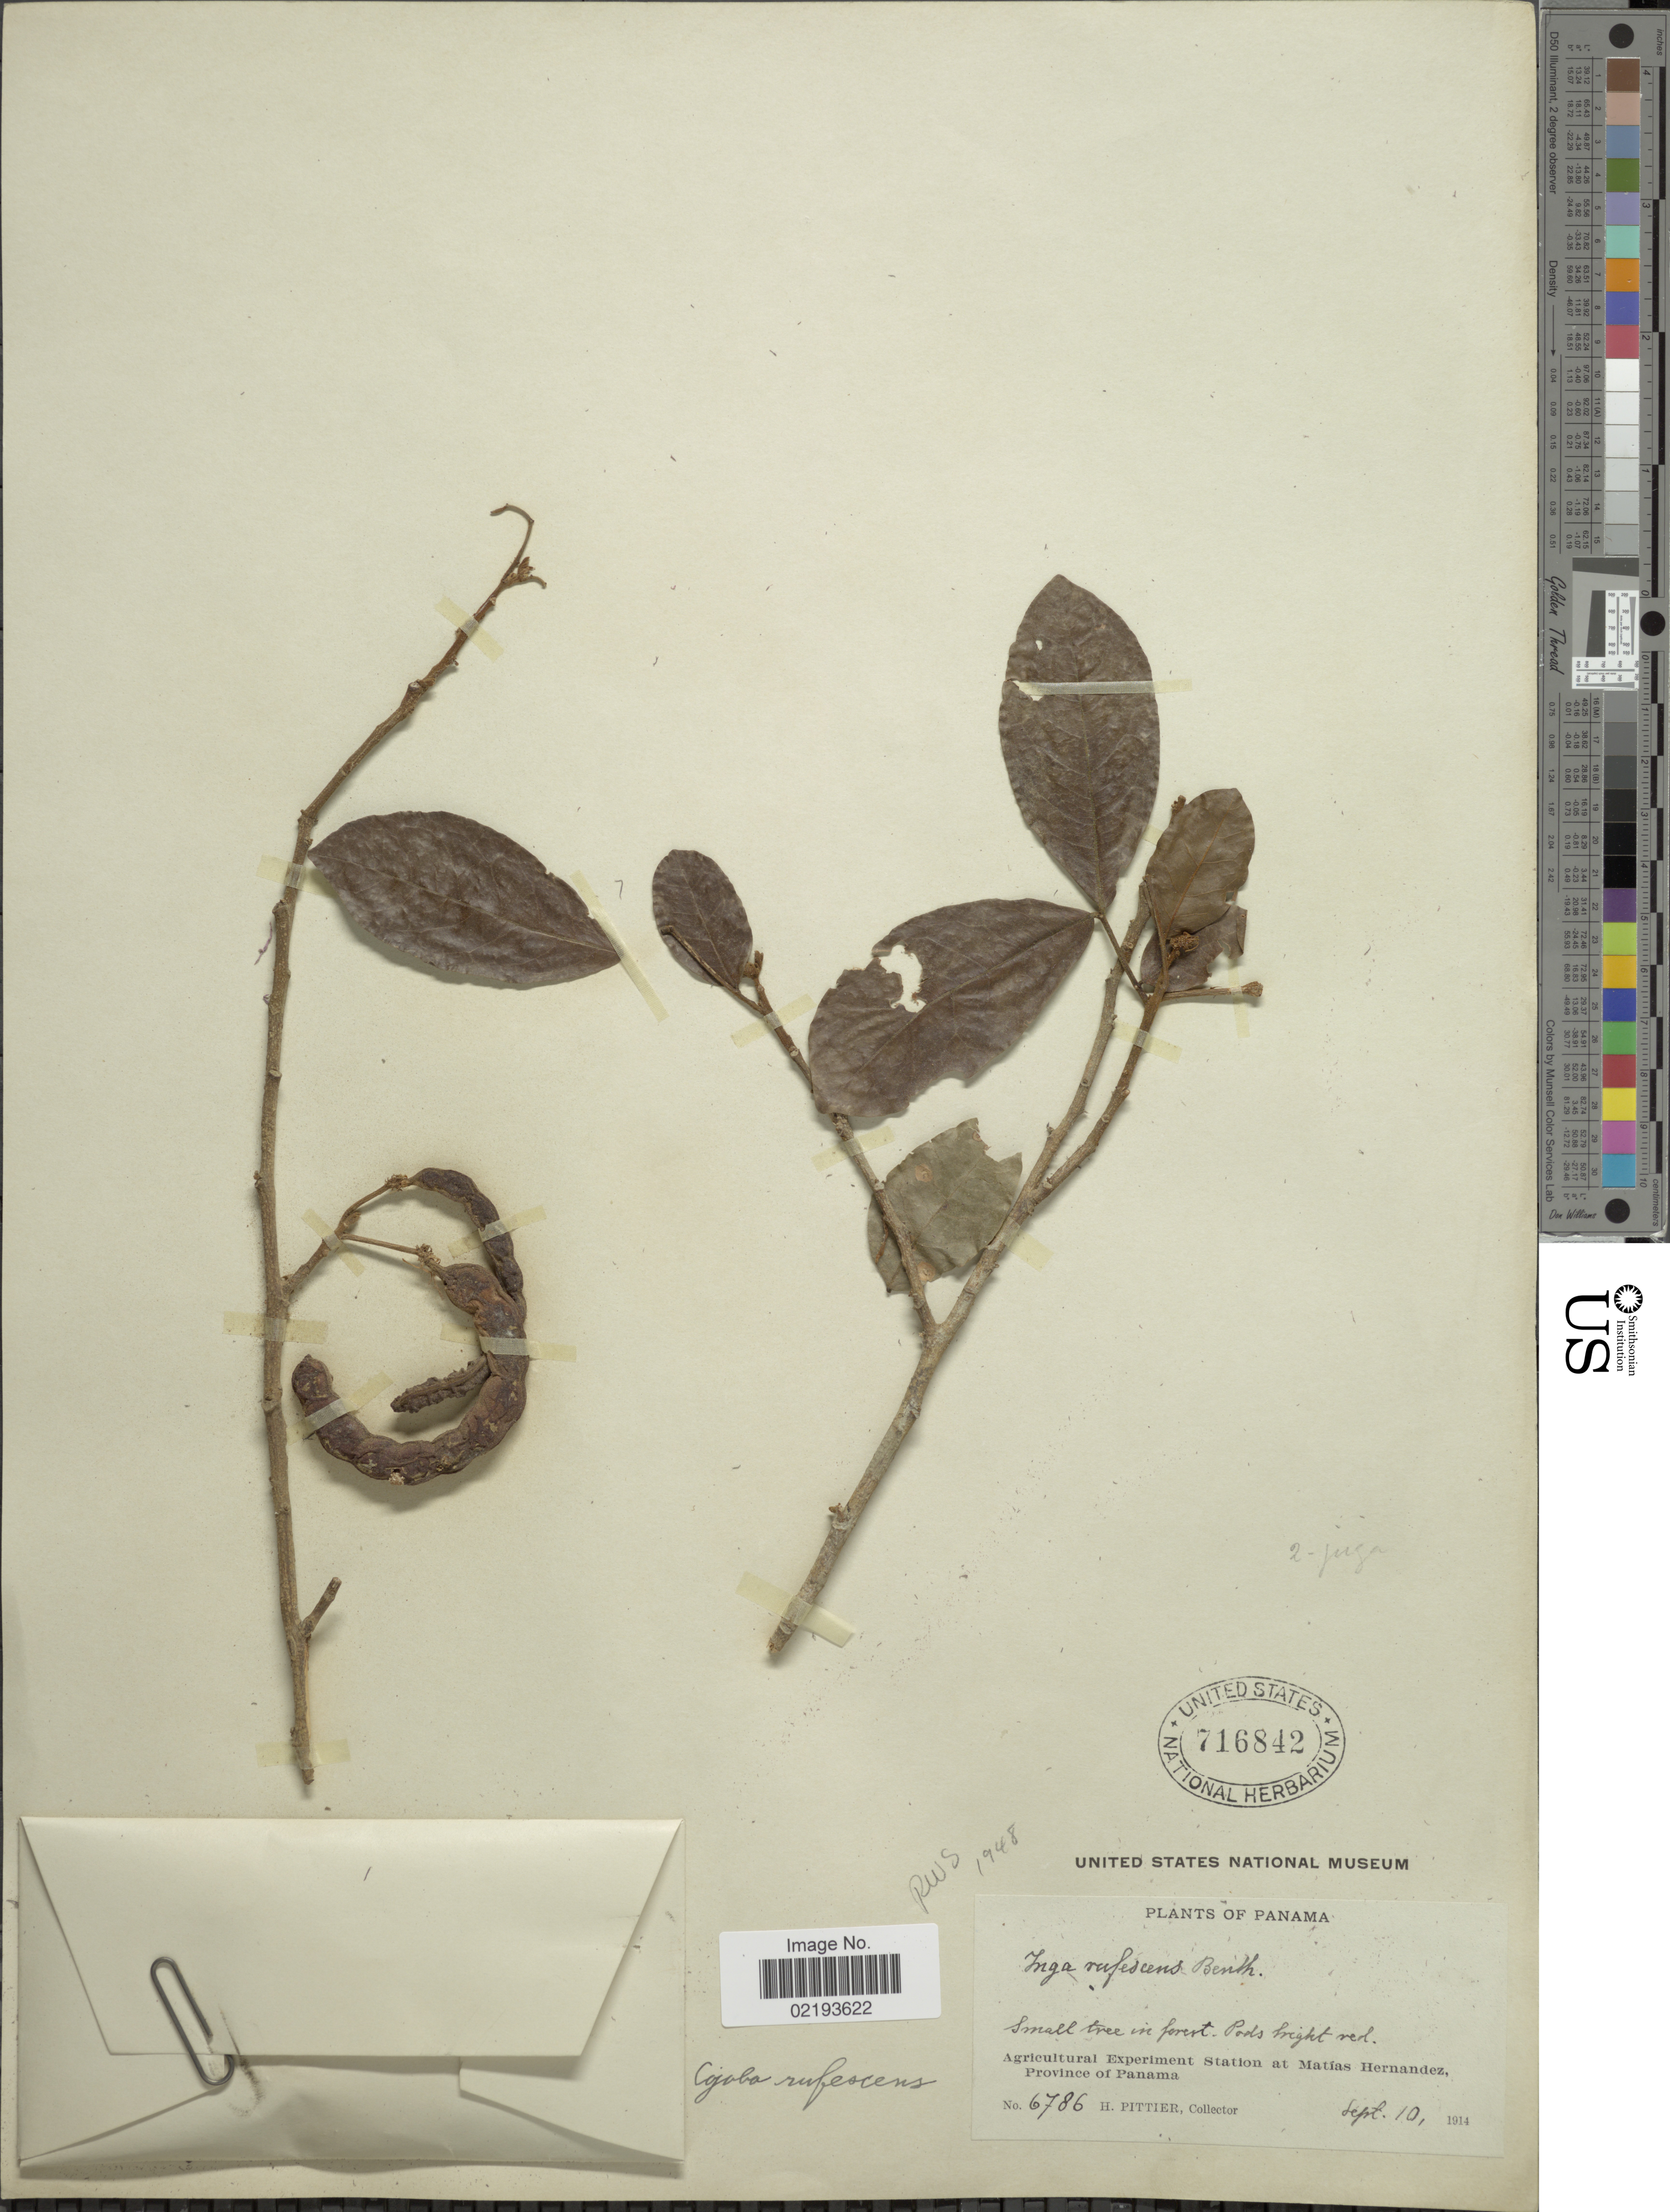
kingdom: Plantae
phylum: Tracheophyta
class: Magnoliopsida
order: Fabales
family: Fabaceae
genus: Cojoba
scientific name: Cojoba rufescens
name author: (Benth.) Britton & Rose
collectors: H. F. Pittier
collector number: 6786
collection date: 1914-09-10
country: Panama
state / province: Panamá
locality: Agricultural Experiment Station at Matías Hernandez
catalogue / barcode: US 716842